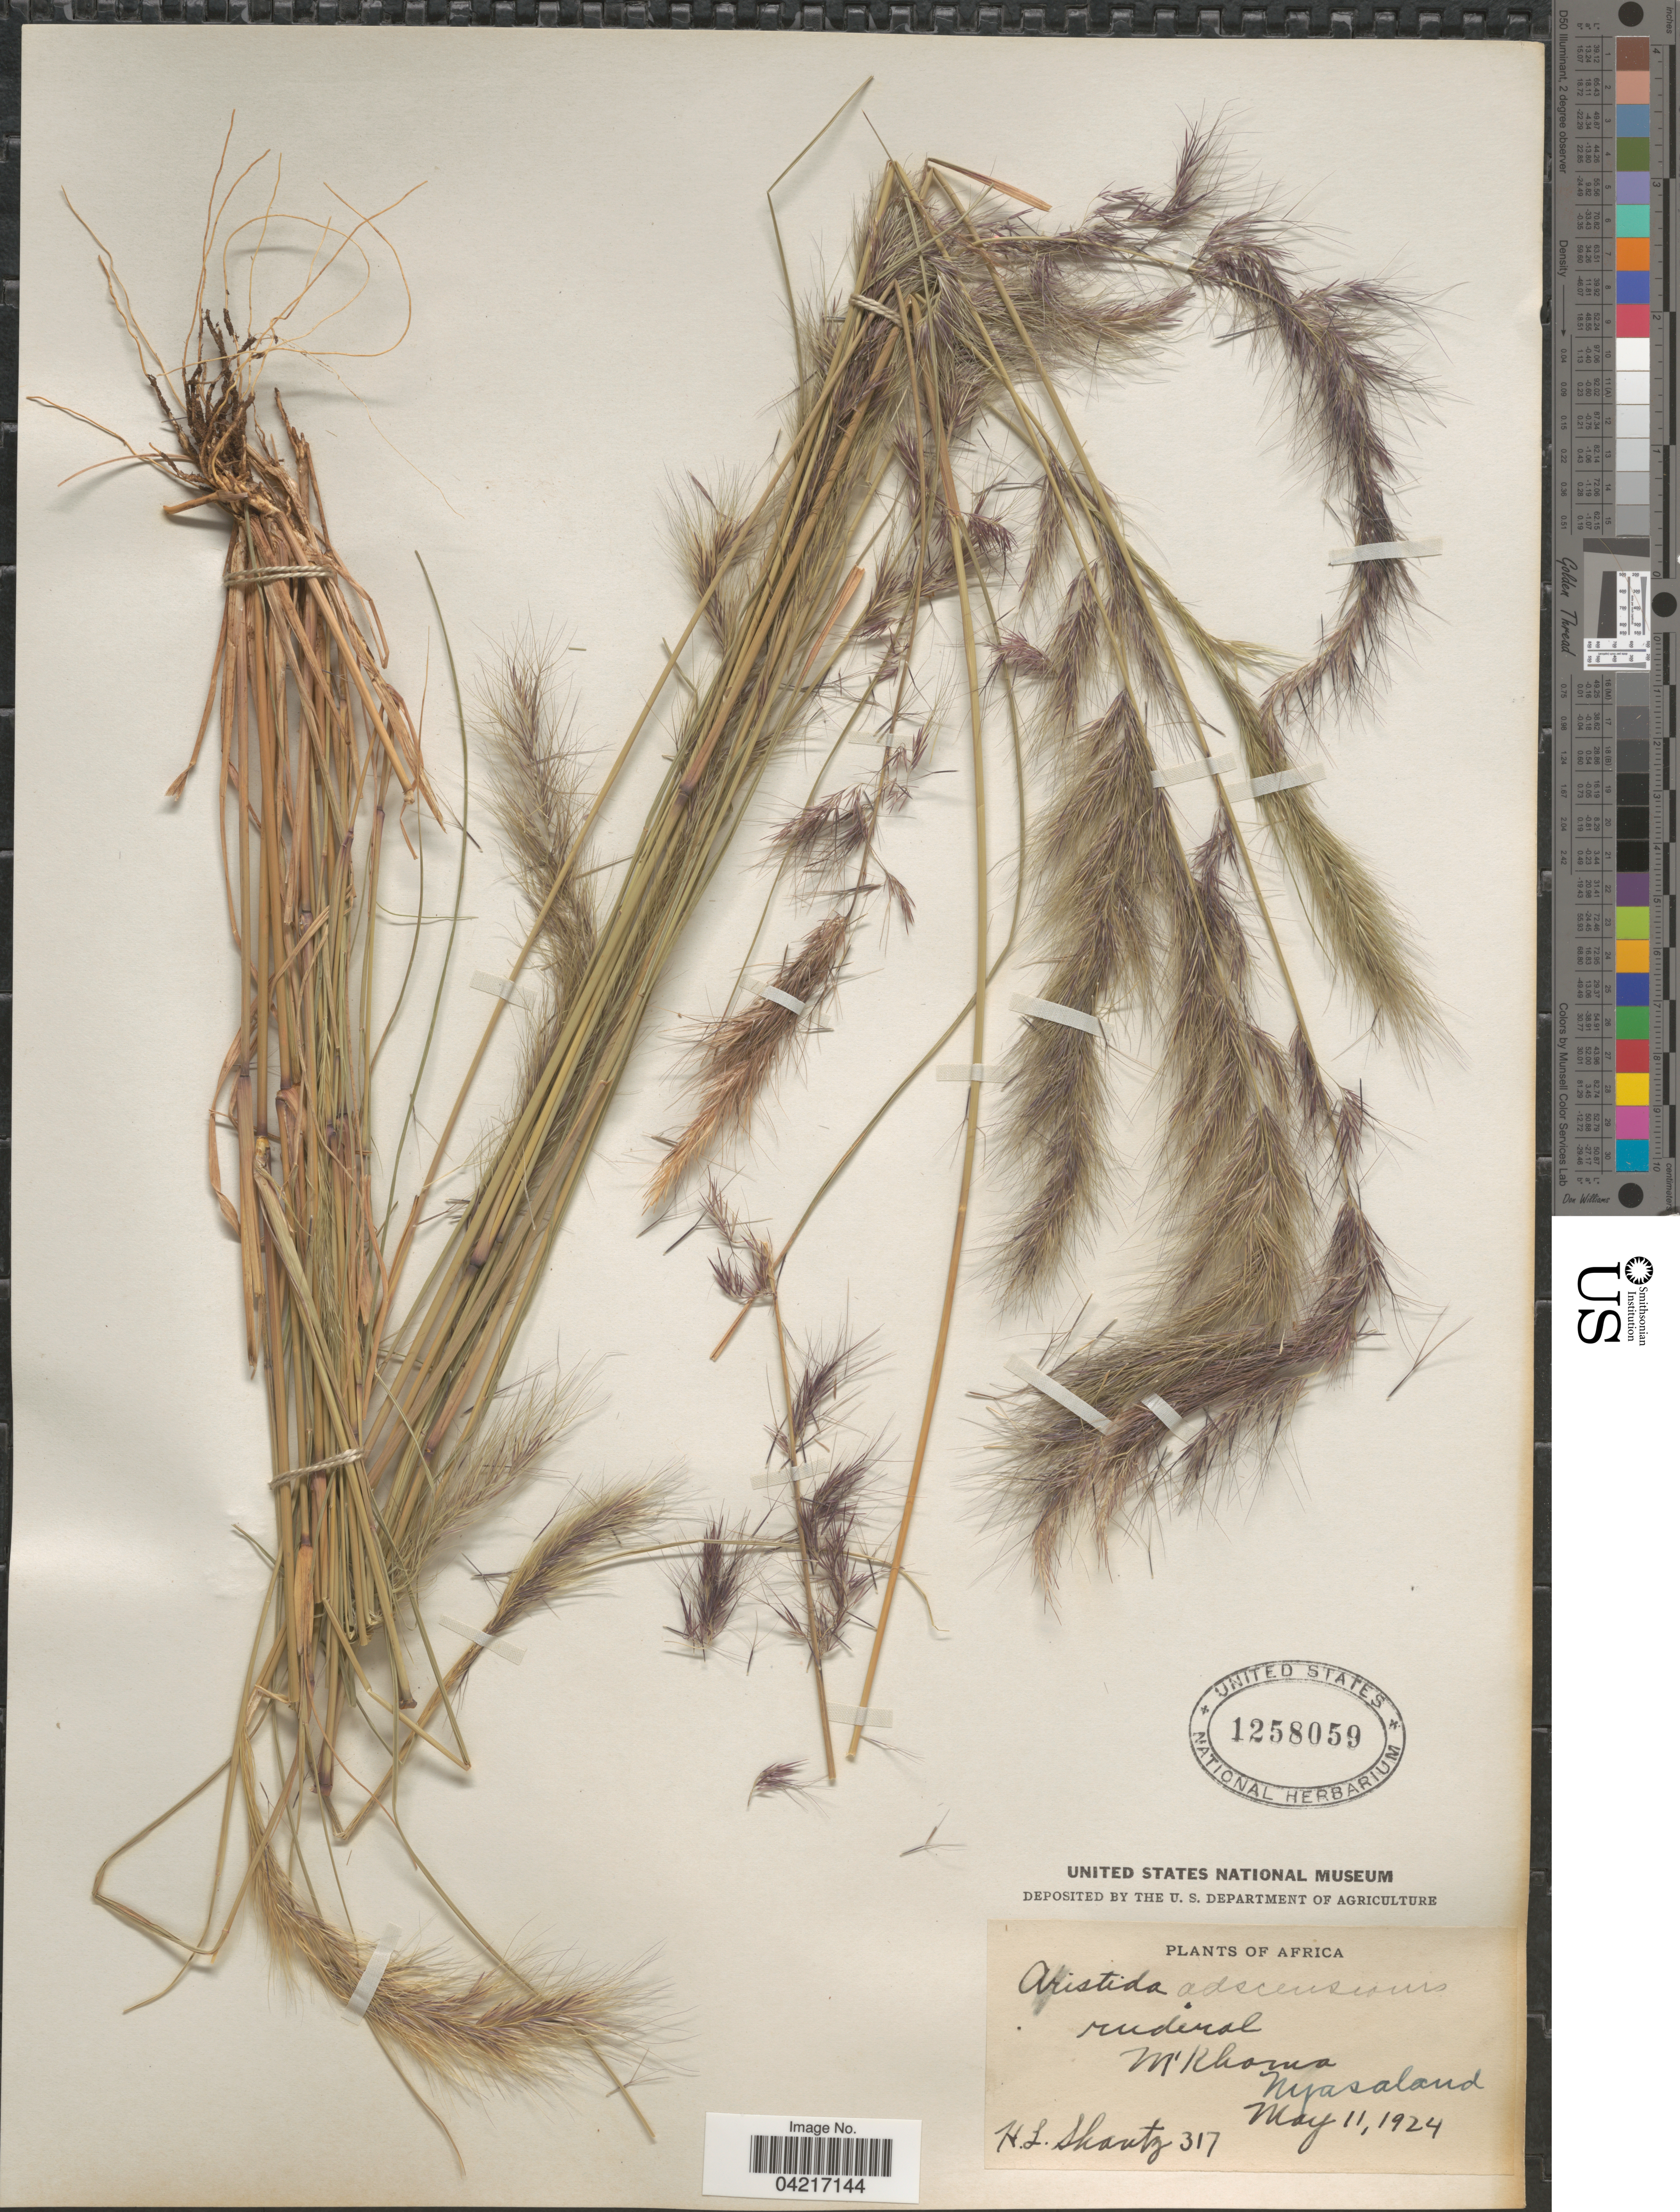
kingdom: Plantae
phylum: Tracheophyta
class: Liliopsida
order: Poales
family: Poaceae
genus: Aristida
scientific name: Aristida adscensionis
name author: L.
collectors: H. Shanty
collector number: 317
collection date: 1924-05-11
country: Malawi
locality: Ruderal. M' Khoma. Nyasaland.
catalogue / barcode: US 1258059